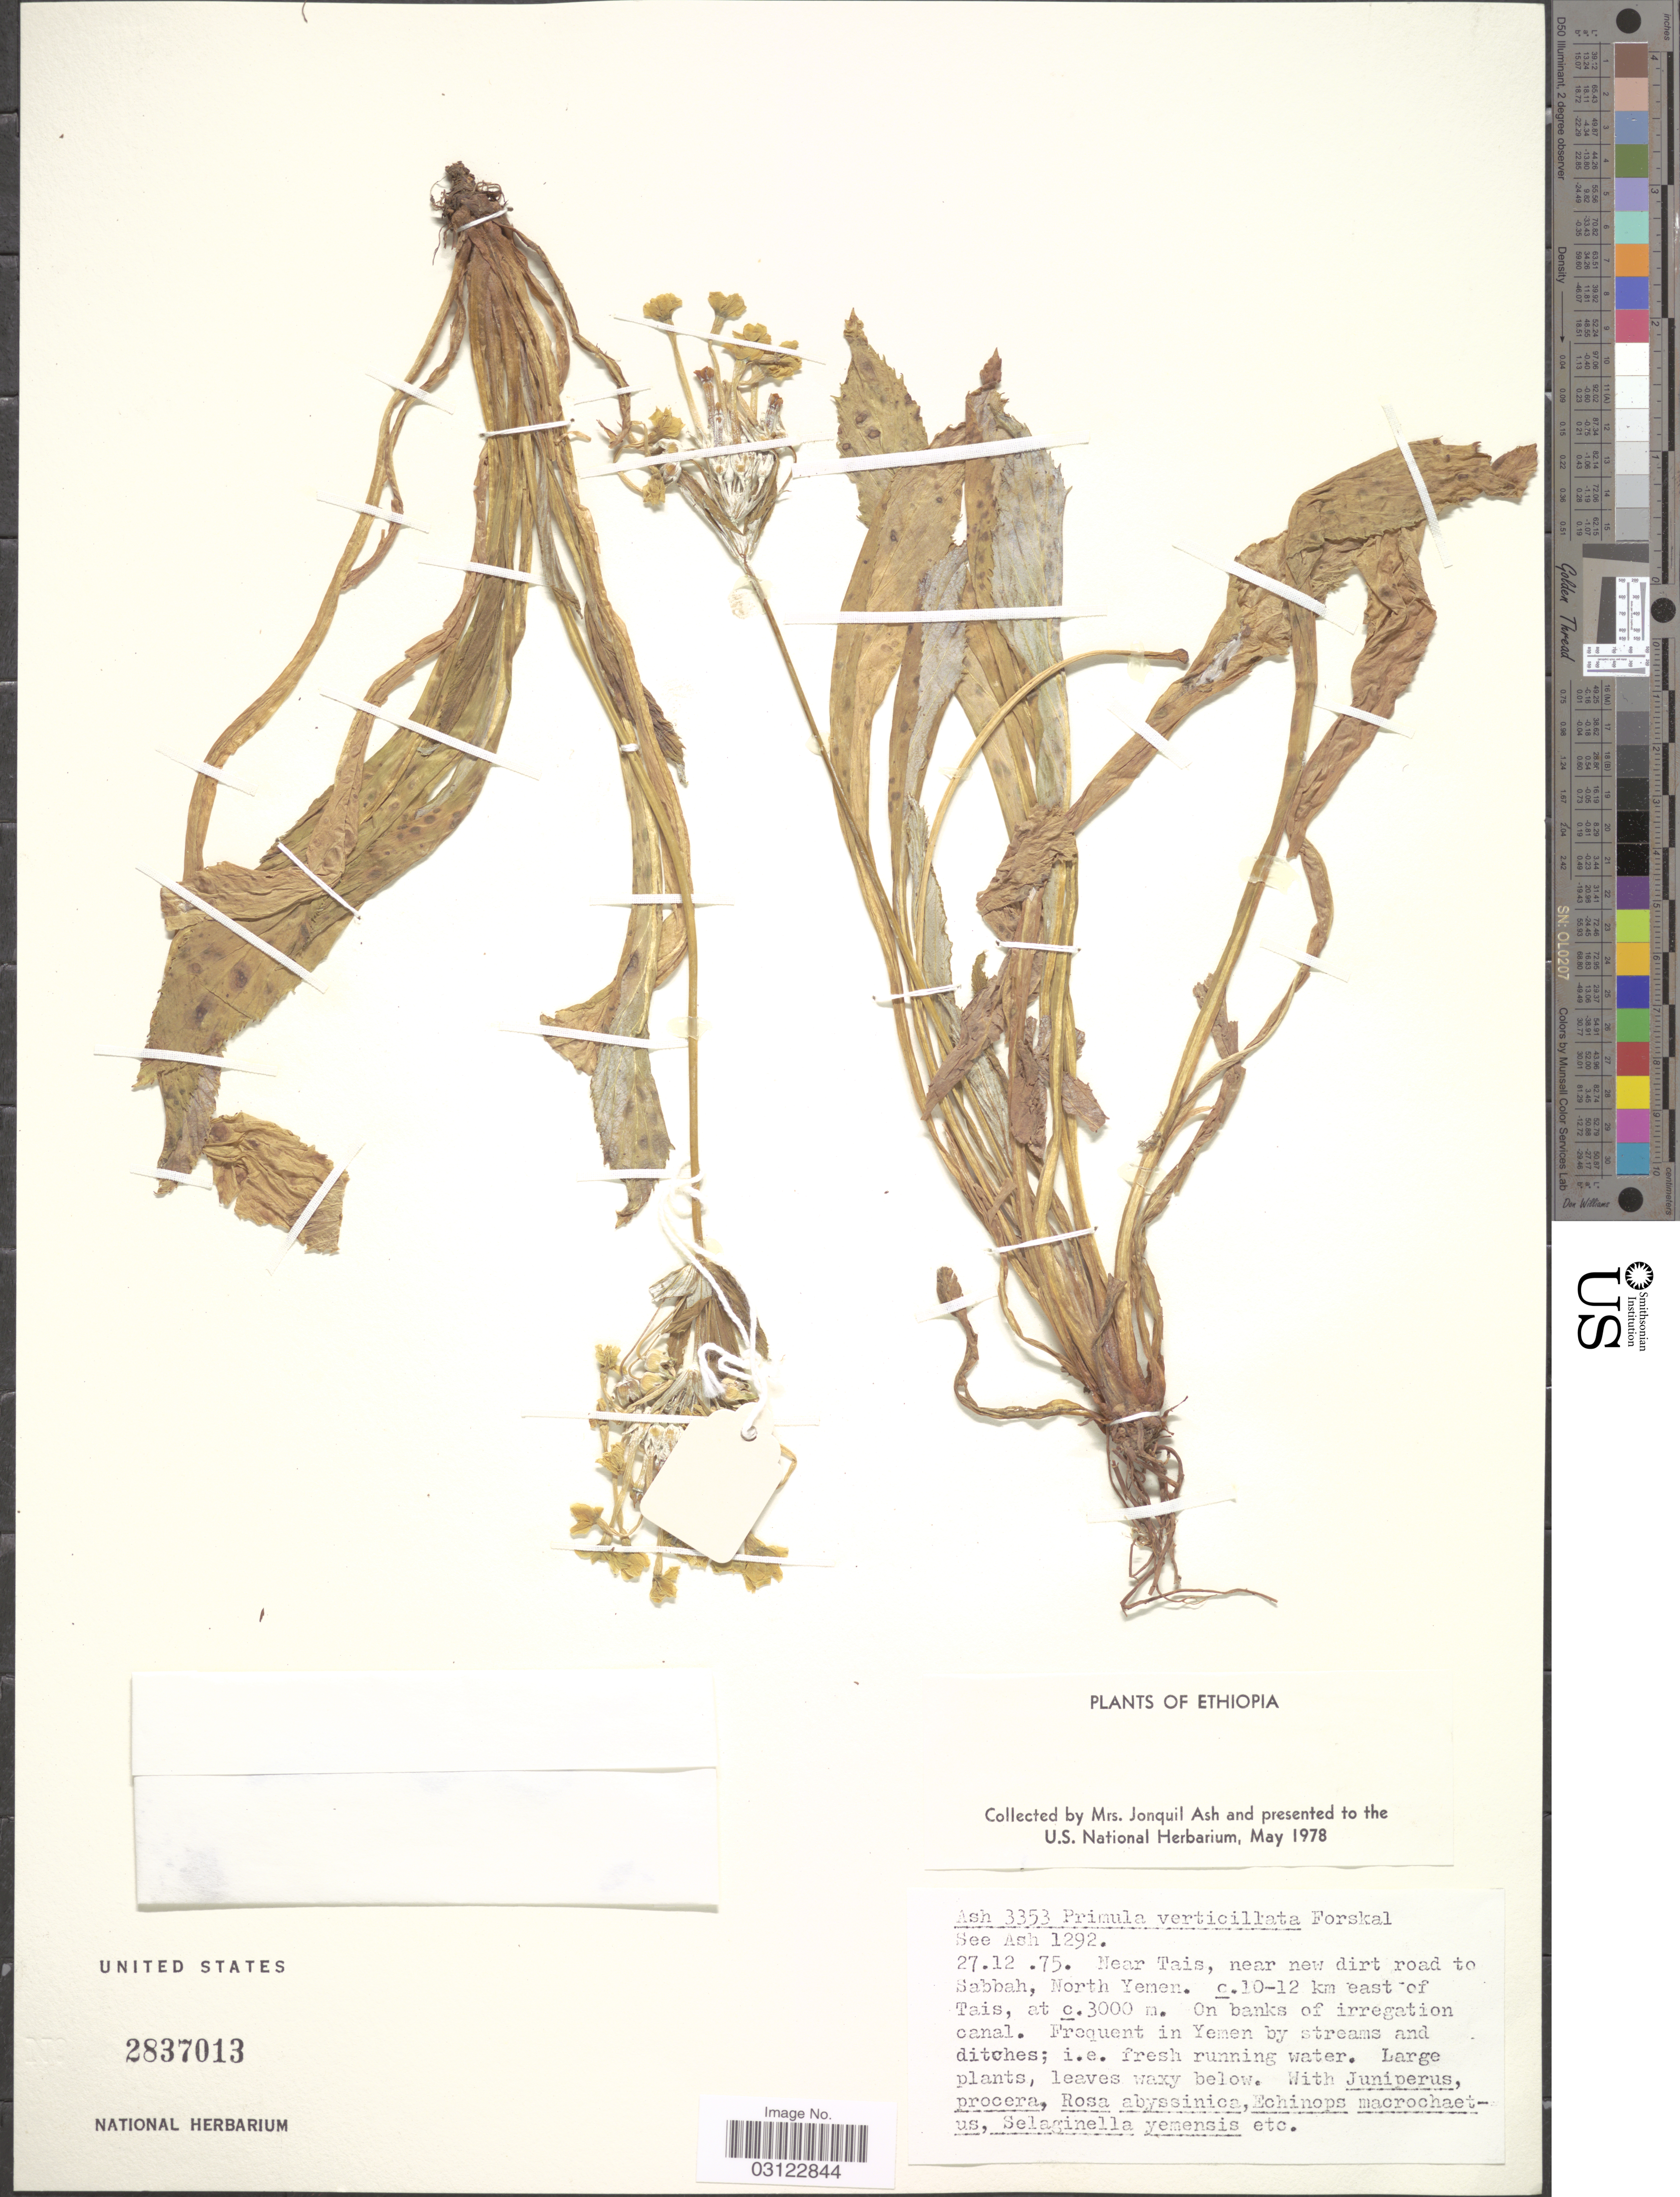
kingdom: Plantae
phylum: Tracheophyta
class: Magnoliopsida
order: Ericales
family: Primulaceae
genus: Primula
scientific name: Primula verticillata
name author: Forssk.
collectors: J. Ash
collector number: Ash 3353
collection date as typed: Transcribed d/m/y: 27/12/75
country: Ethiopia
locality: Near Tais, near new dirt road to Sabbah, North Yemen. On banks of irrigation canal.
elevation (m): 3000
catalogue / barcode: US 2837013